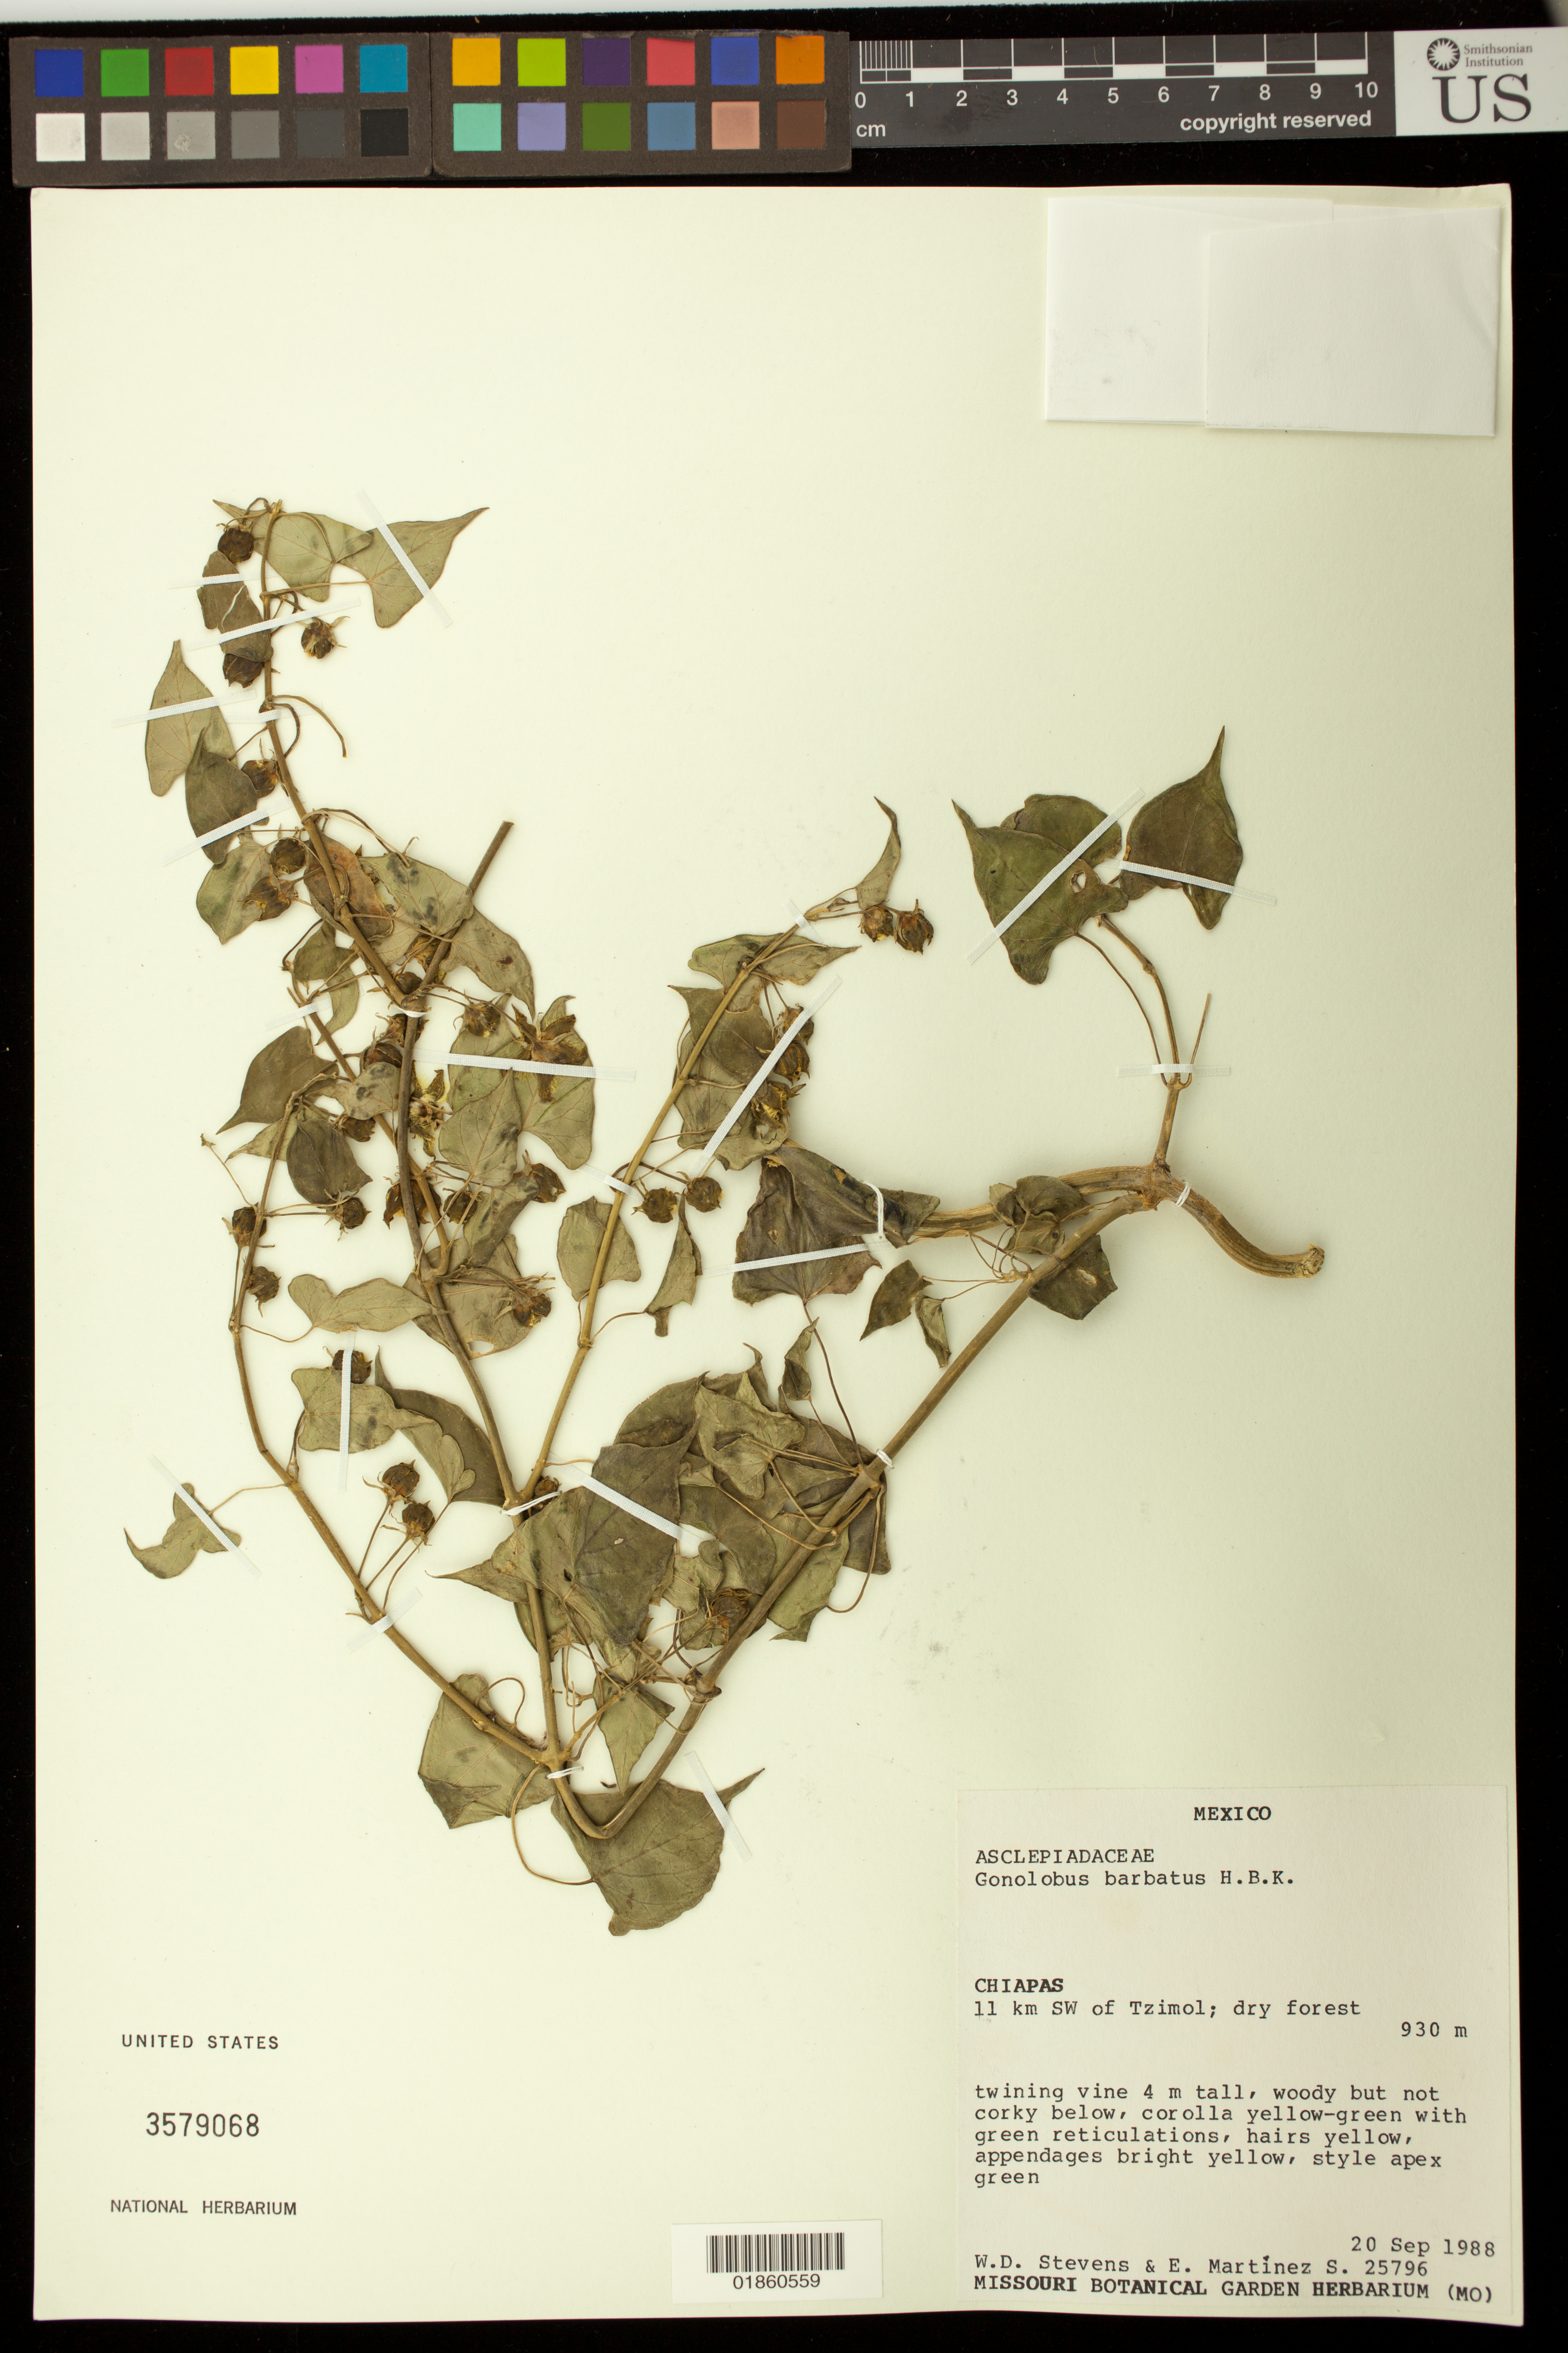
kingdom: Plantae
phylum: Tracheophyta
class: Magnoliopsida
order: Gentianales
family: Apocynaceae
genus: Gonolobus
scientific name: Gonolobus barbatus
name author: Kunth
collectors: W. D. Stevens & E. M. Martínez S.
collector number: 25796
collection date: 1988-09-20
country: Mexico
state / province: Chiapas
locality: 11 km SW of Tzimol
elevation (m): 930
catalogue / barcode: US 3579068